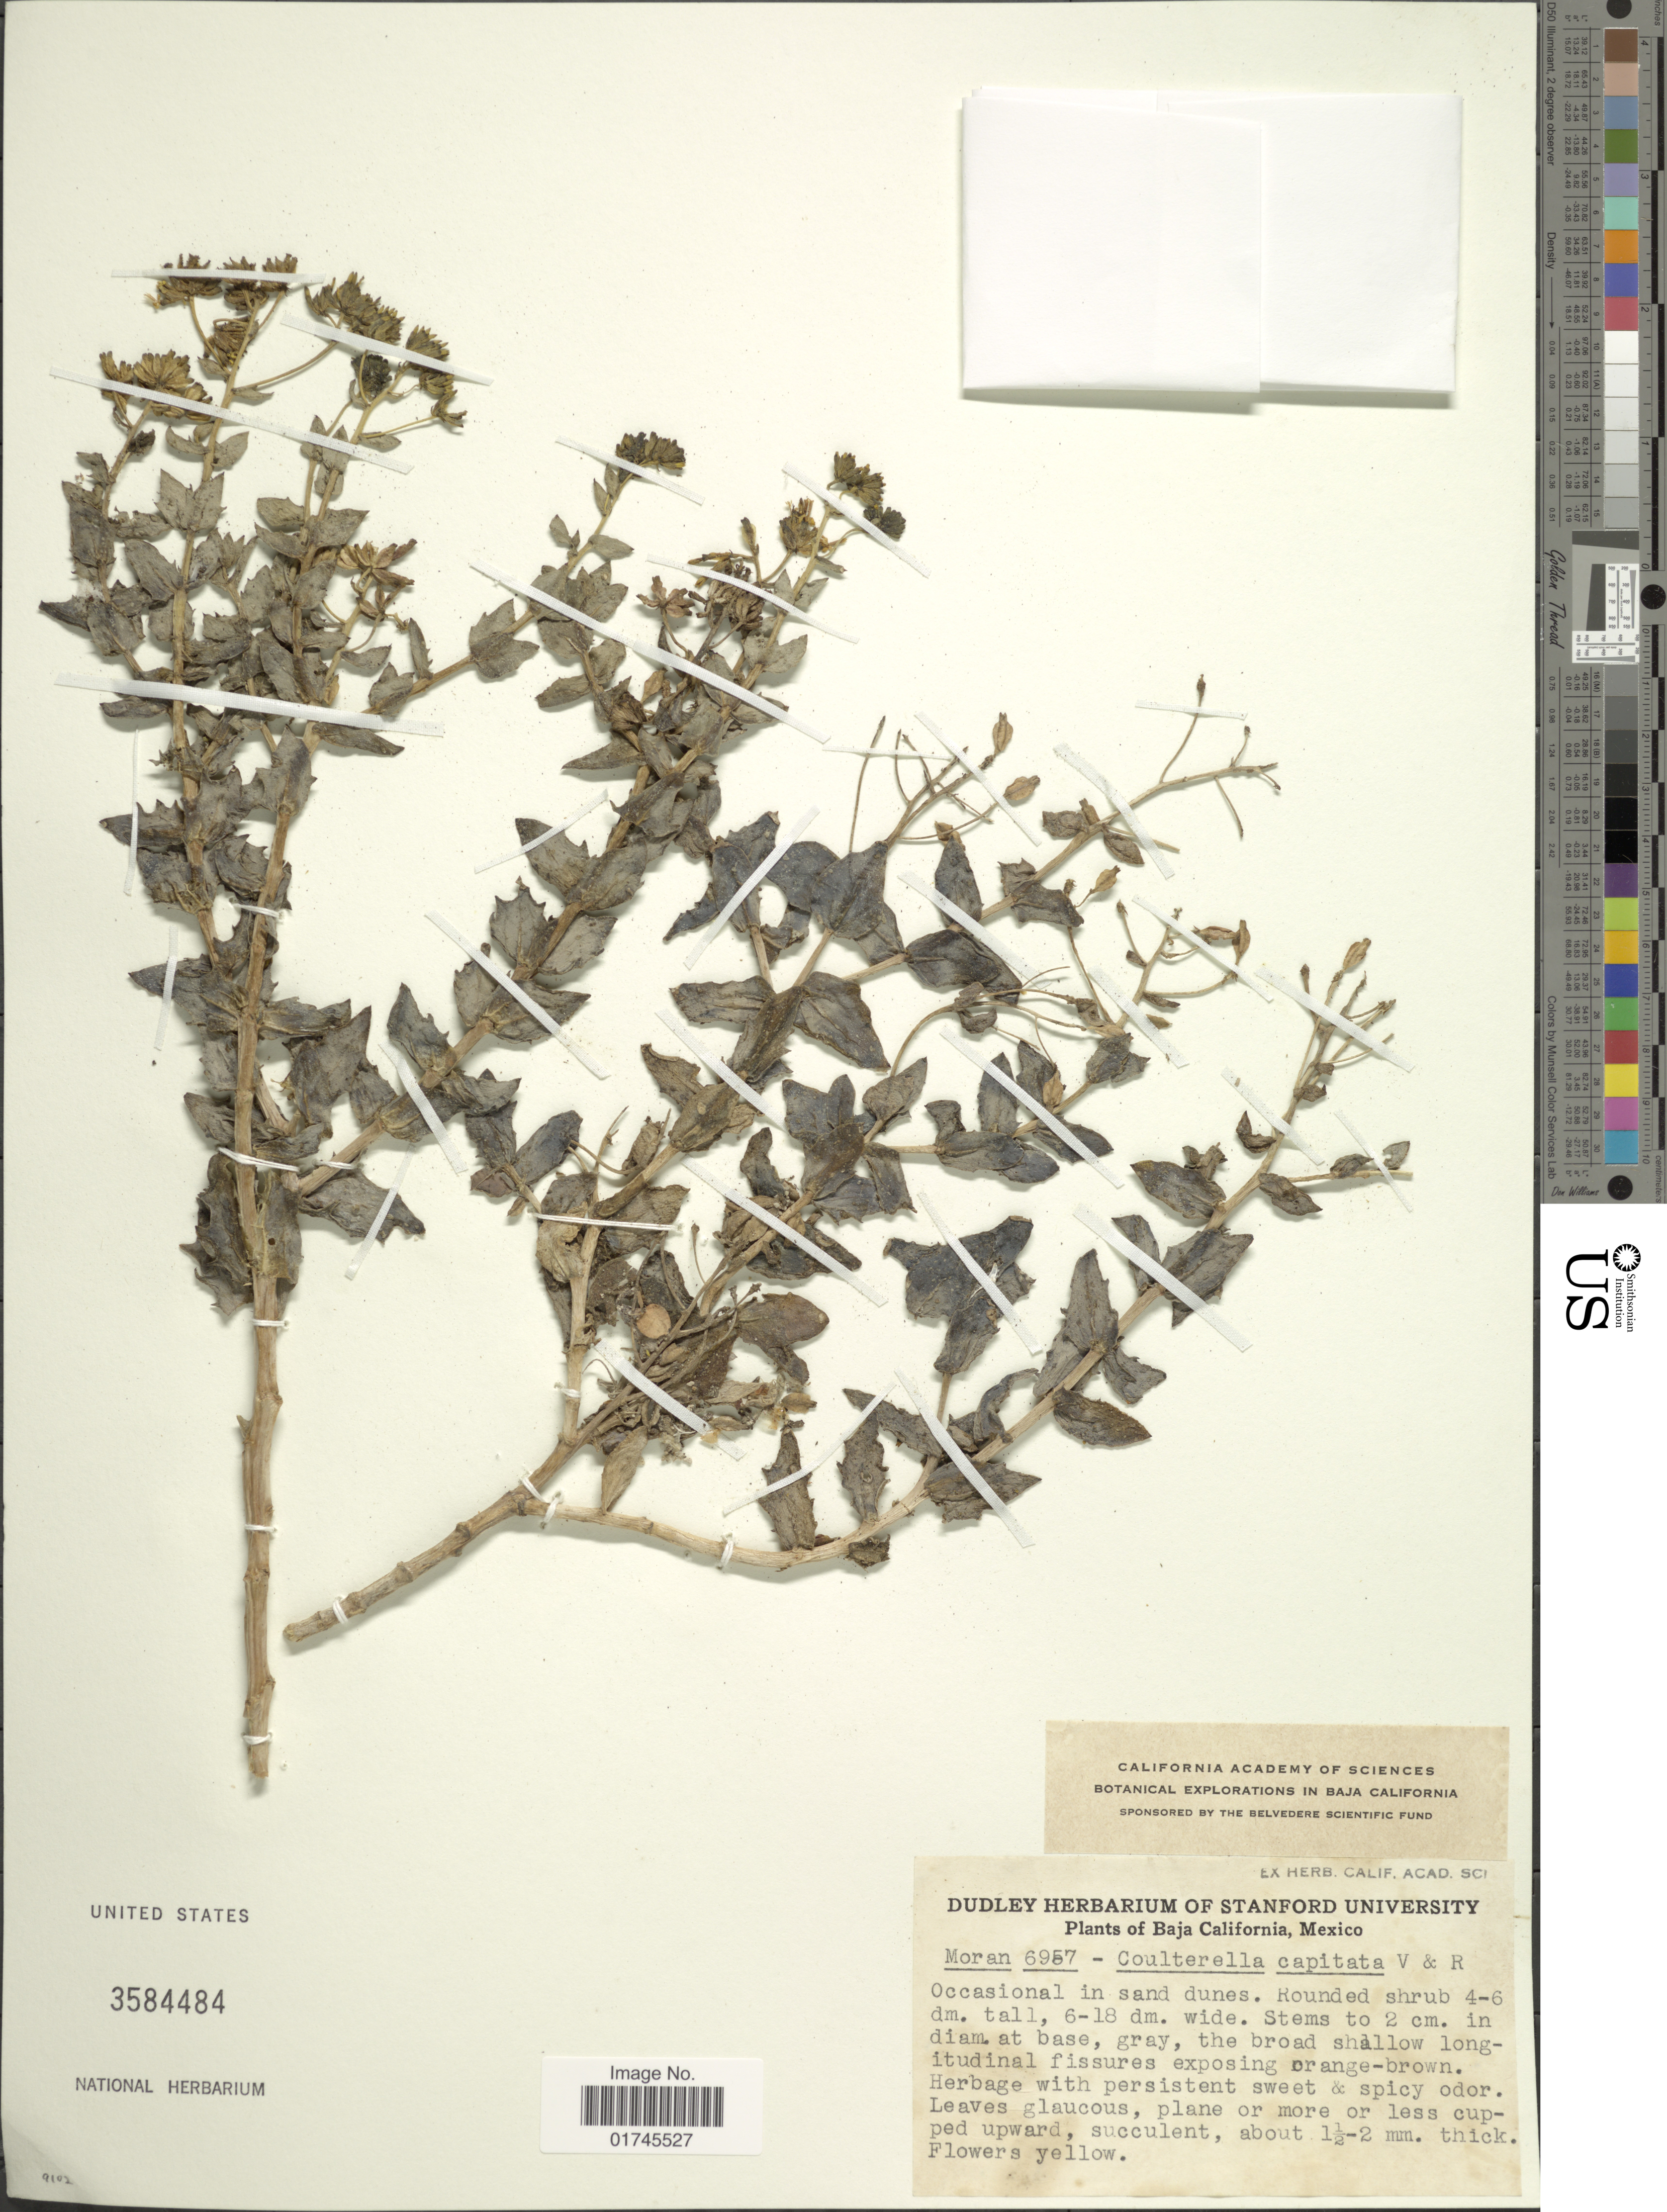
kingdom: Plantae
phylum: Tracheophyta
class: Magnoliopsida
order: Asterales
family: Asteraceae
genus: Coulterella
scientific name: Coulterella capitata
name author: Vasey & Rose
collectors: Moran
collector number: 6957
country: Mexico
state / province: Baja California Sur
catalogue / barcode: US 3584484